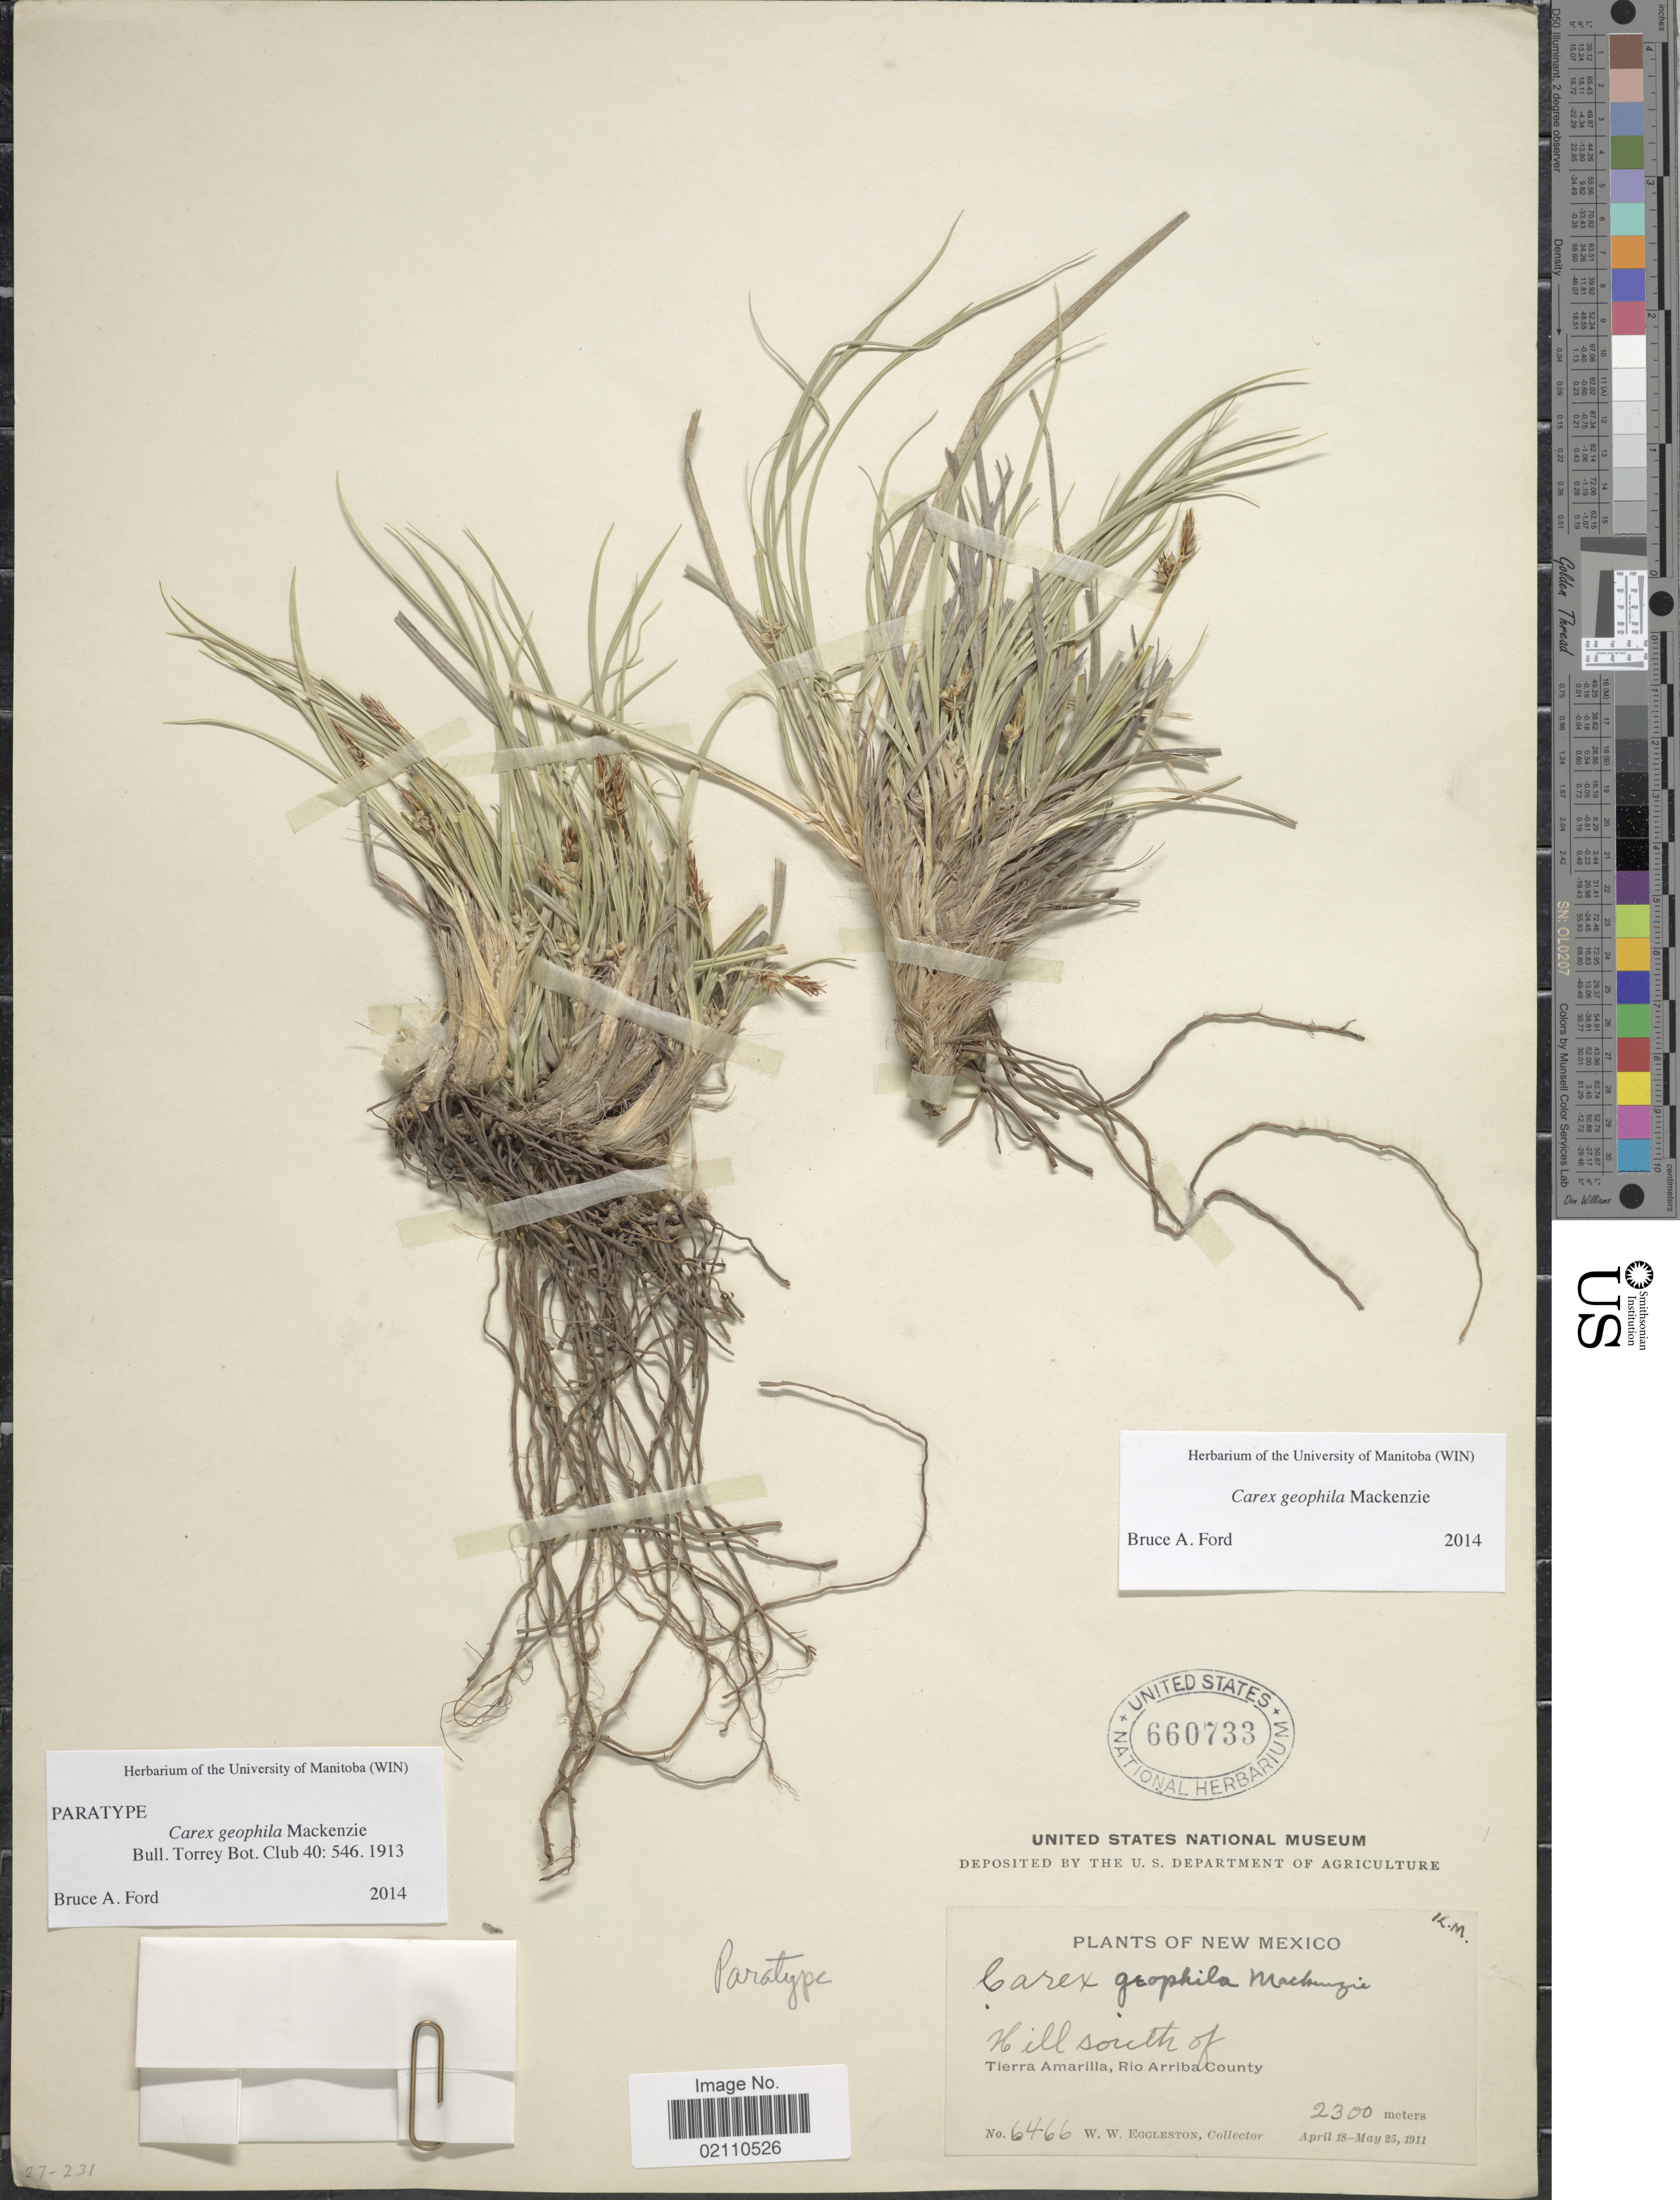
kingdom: Plantae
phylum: Tracheophyta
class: Liliopsida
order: Poales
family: Cyperaceae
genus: Carex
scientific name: Carex geophila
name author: Mack.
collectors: W. W. Eggleston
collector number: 6466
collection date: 1911-04-18/1911-05-25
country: United States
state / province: New Mexico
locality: Hill south of Tierra Amarilla, Rio Arriba County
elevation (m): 2300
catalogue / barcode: US 660733